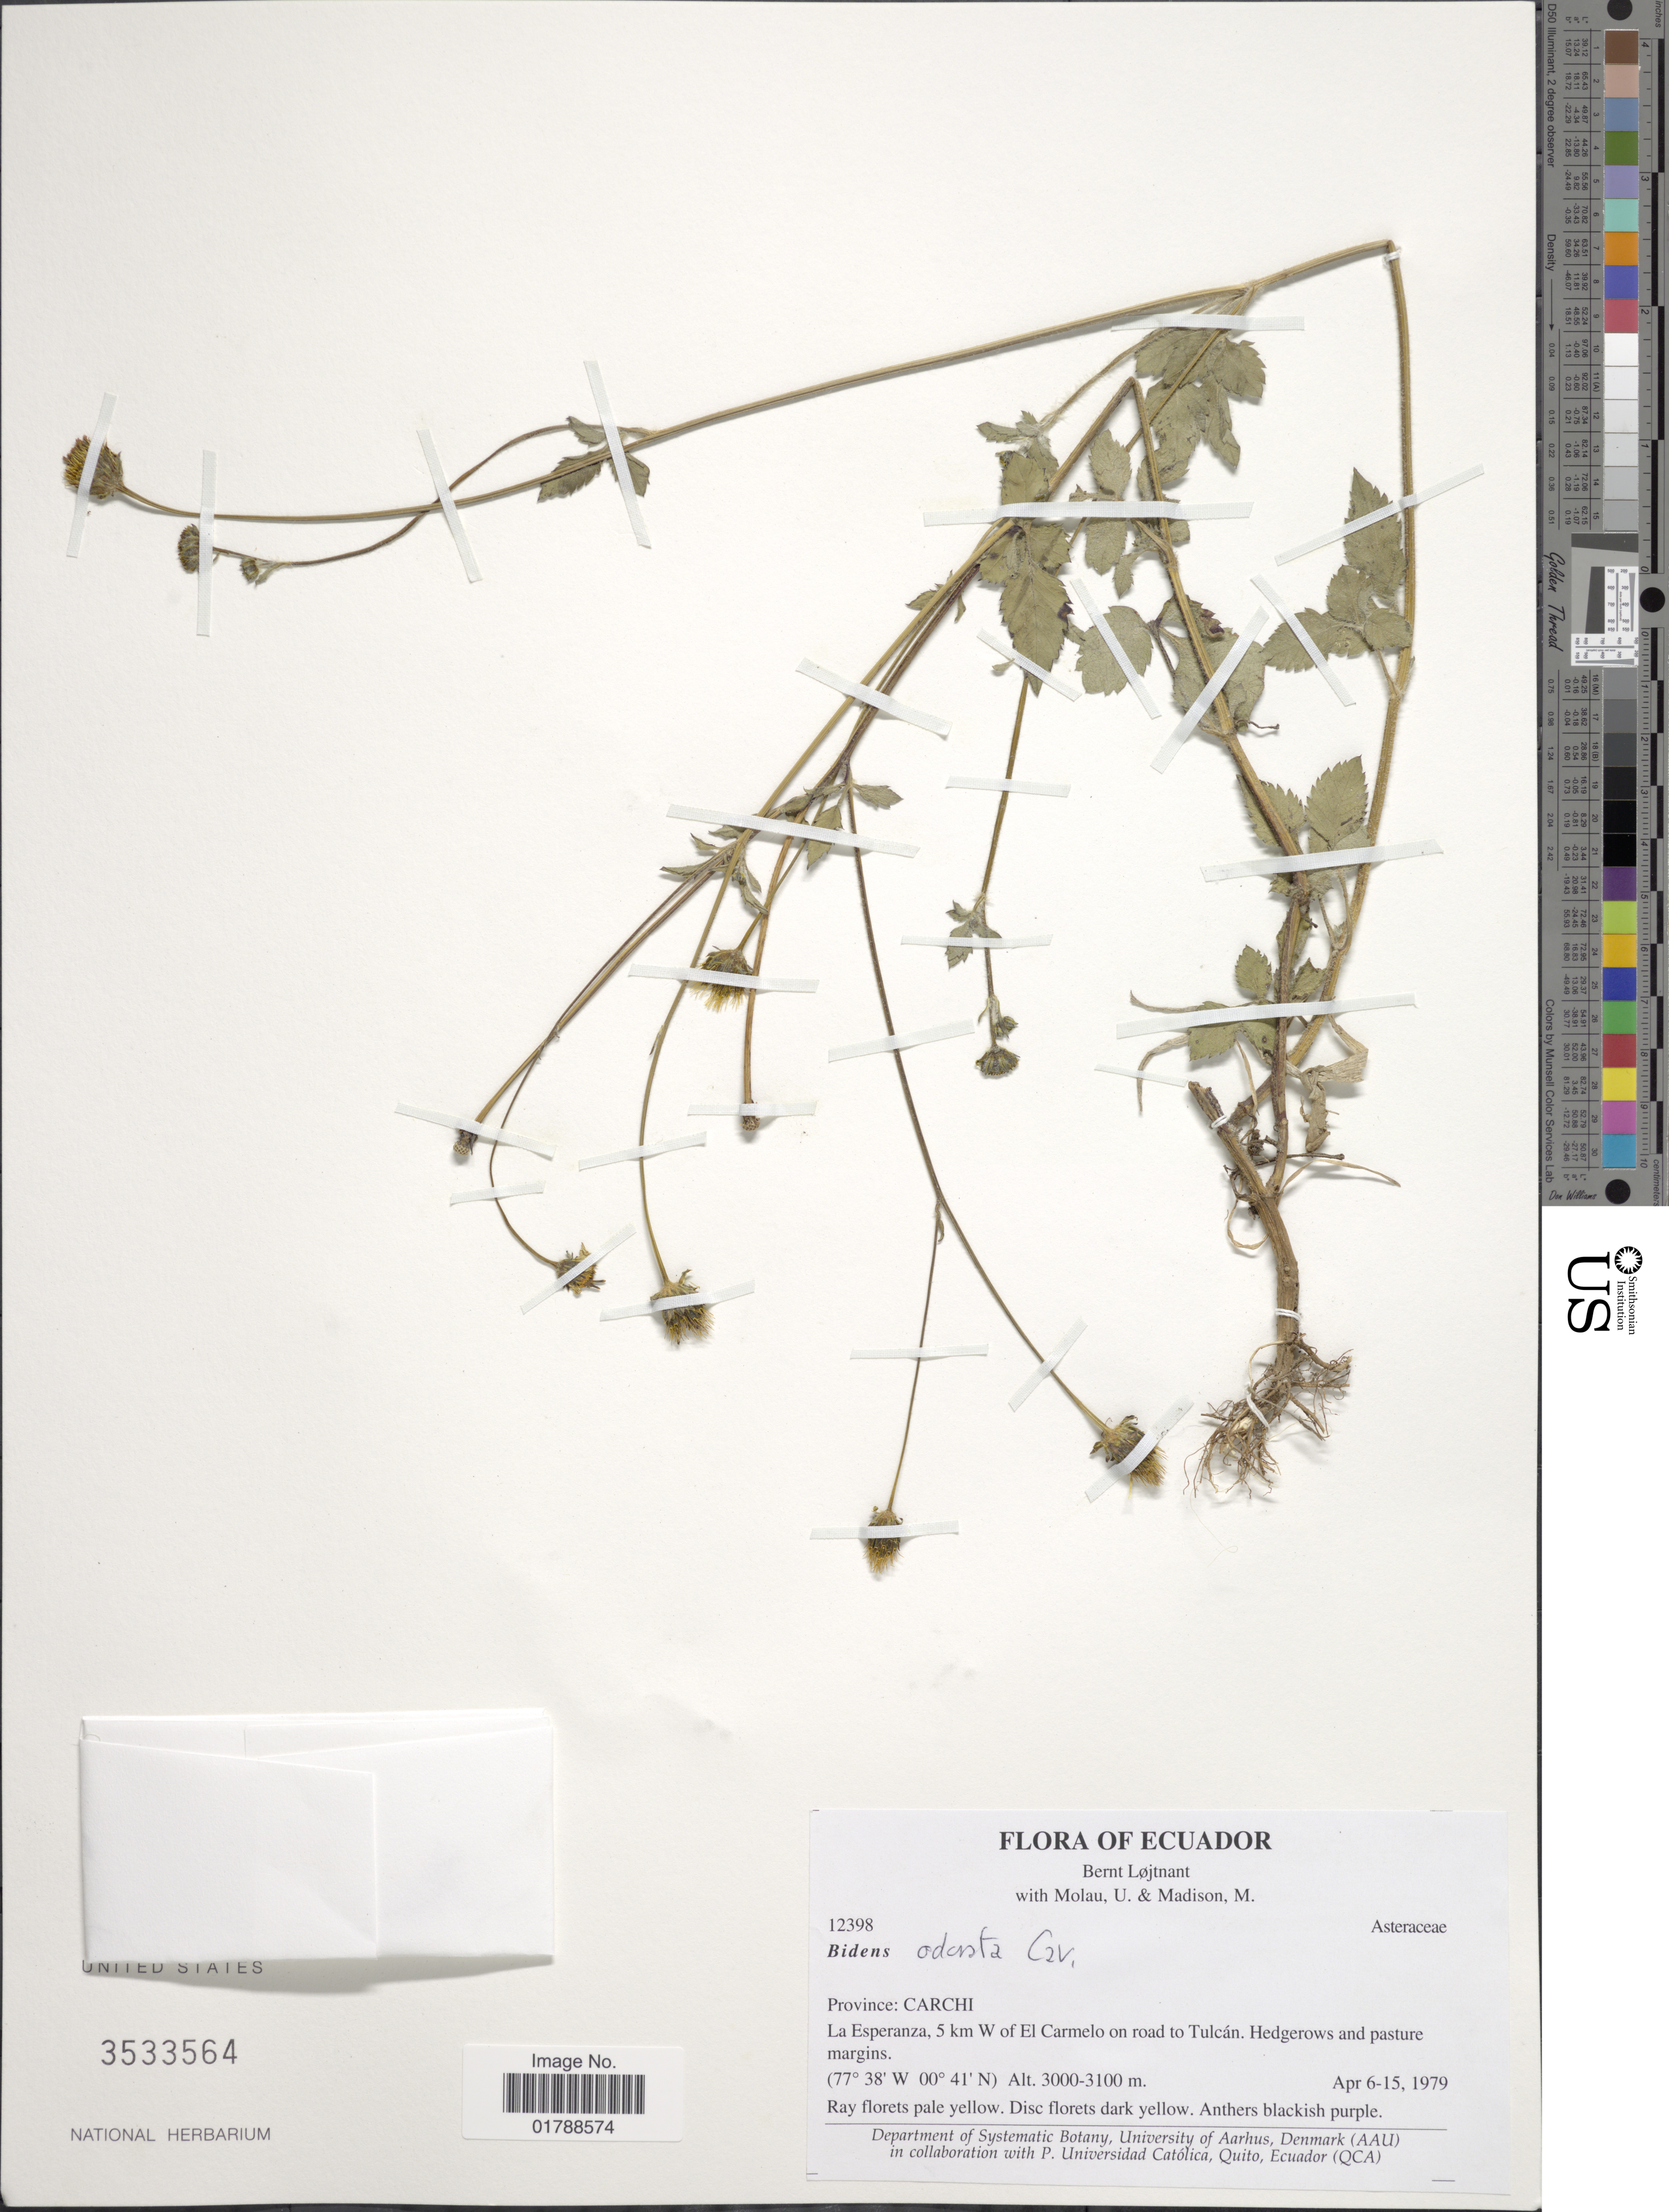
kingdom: Plantae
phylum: Tracheophyta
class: Magnoliopsida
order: Asterales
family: Asteraceae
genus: Bidens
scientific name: Bidens odorata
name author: Cav.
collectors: B. Löjtnant, U. Molau & M. T. Madison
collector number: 12398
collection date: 1979-04-06/1979-04-15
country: Ecuador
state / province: Carchi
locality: La Esperanza, 5 km W of El Carmelo on road to Tulcán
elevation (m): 3000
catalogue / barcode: US 3533564